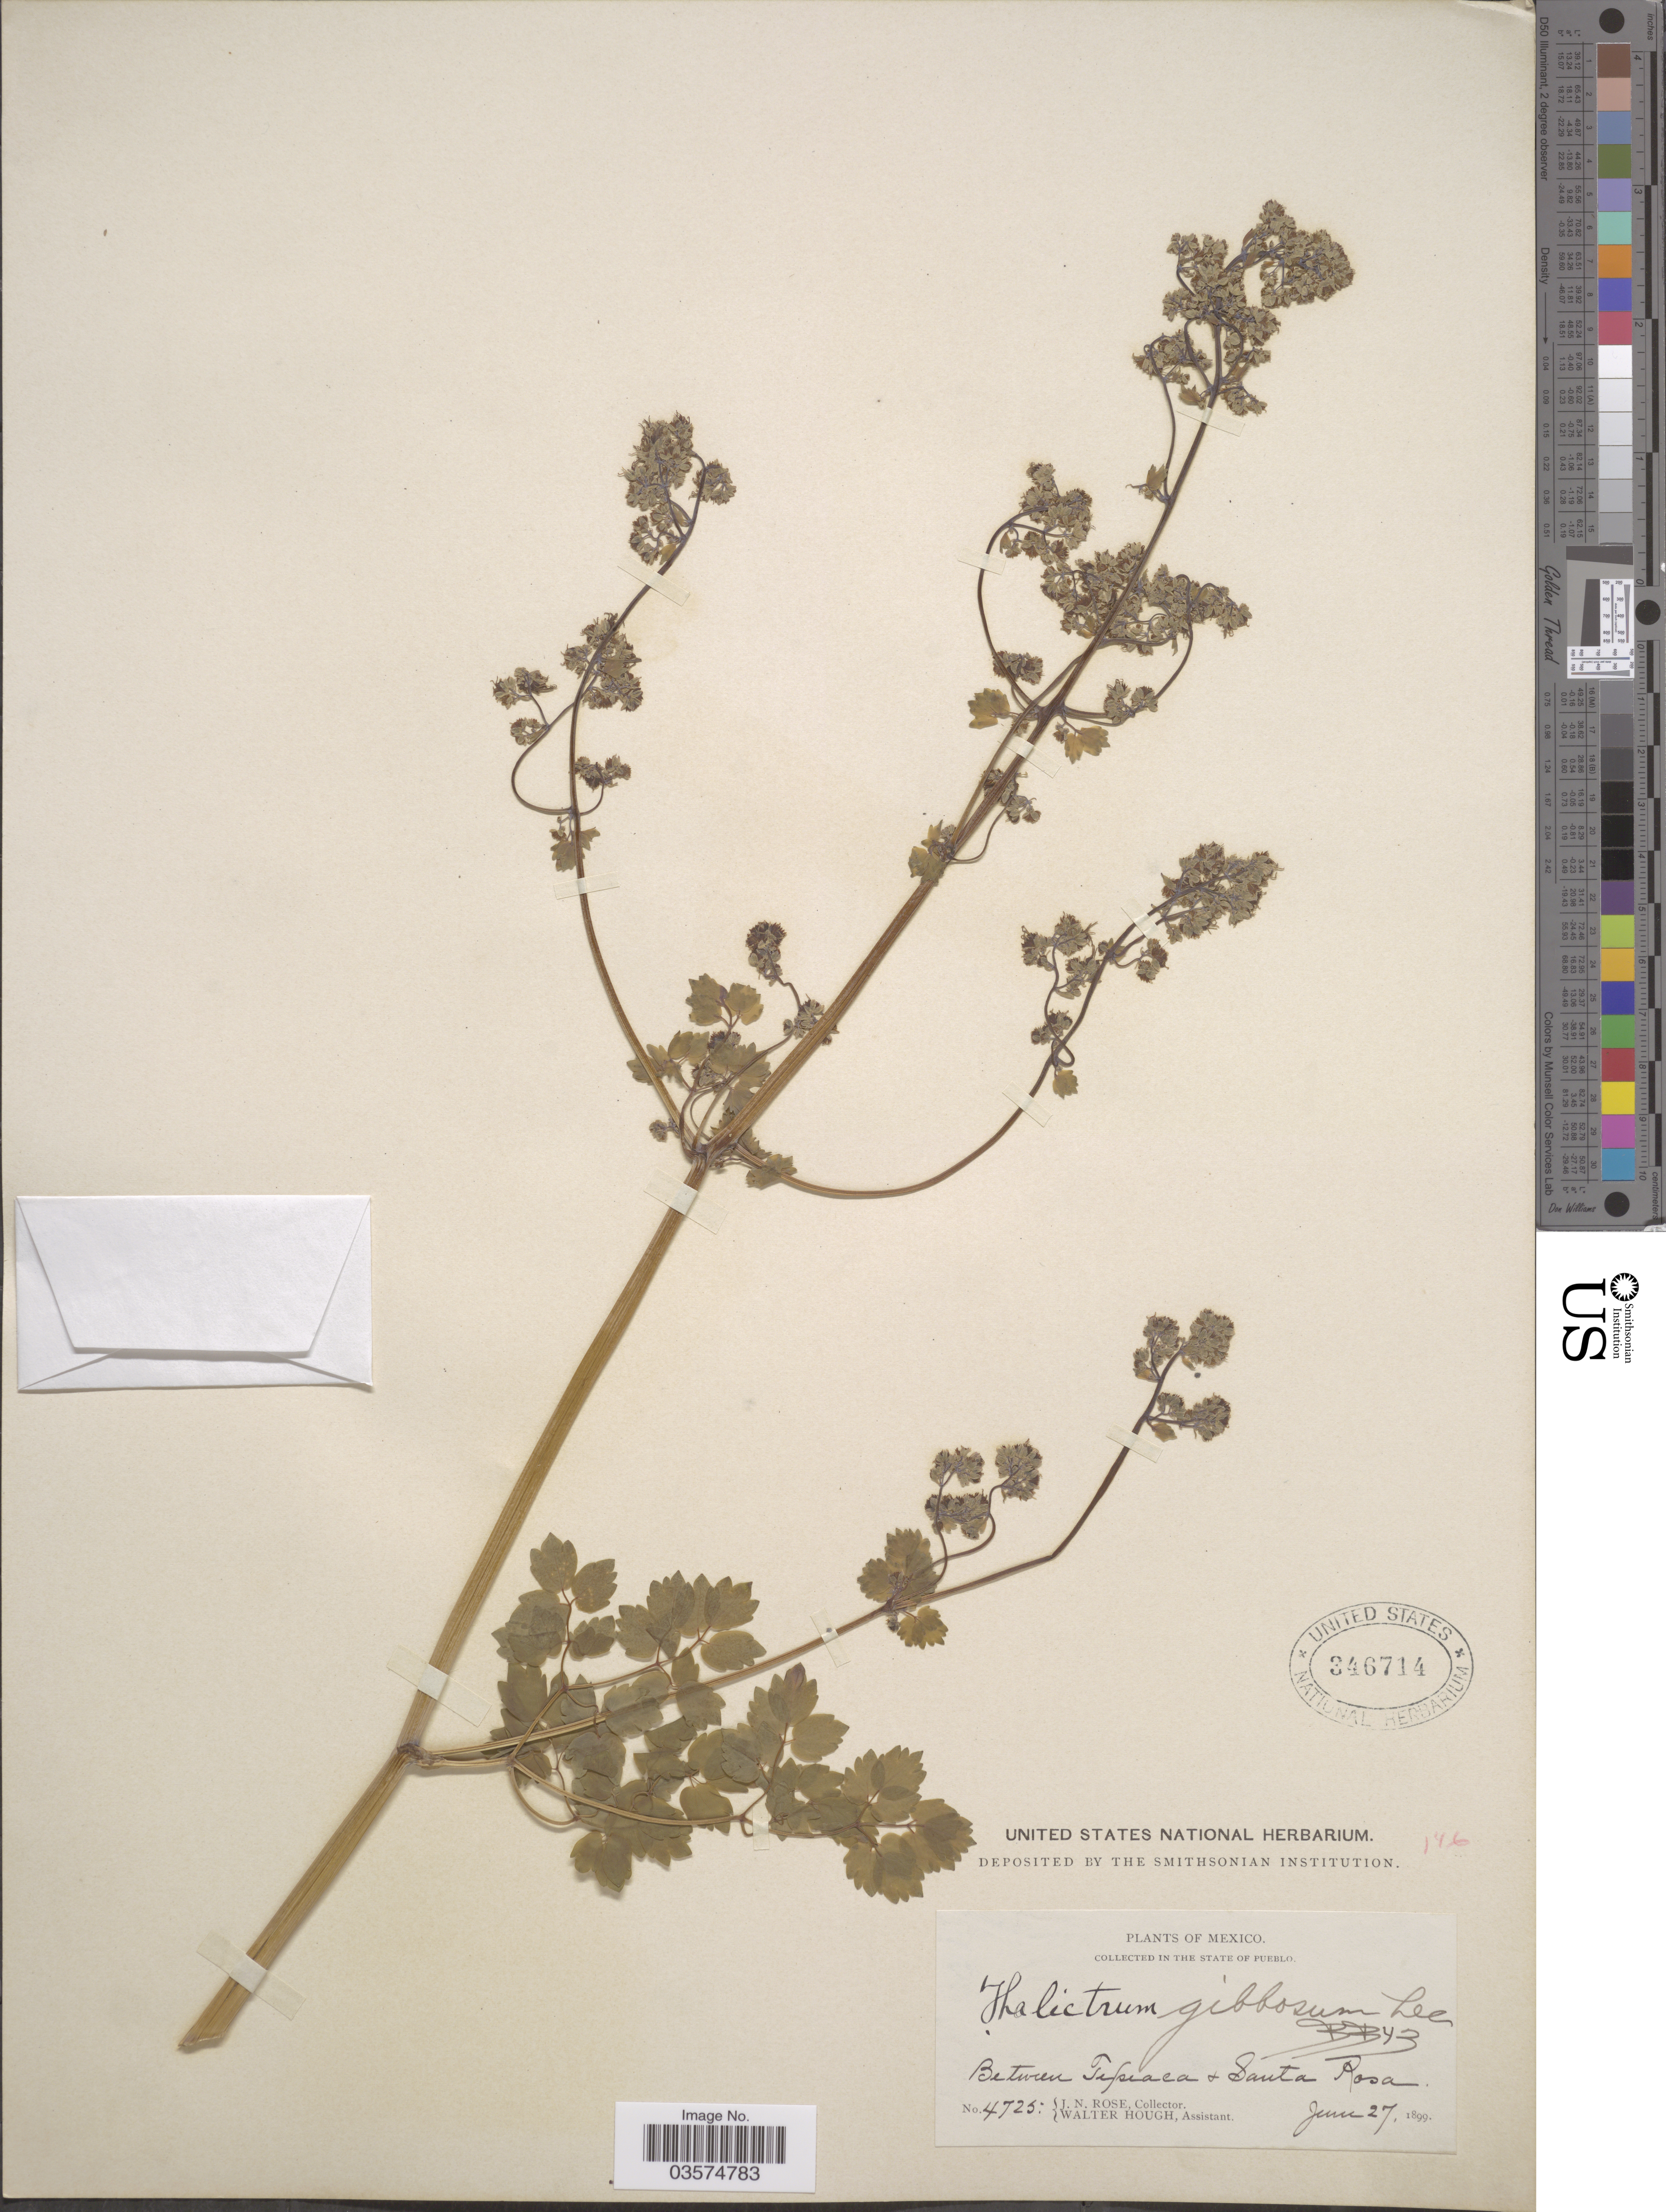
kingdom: Plantae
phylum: Tracheophyta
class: Magnoliopsida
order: Ranunculales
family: Ranunculaceae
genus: Thalictrum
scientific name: Thalictrum gibbosum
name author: Lec.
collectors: J. N. Rose & W. Hough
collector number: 4725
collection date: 1899-06-27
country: Mexico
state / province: Puebla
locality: The state of Pueblo. Between Tepeaca & Santa Rosa.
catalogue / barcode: US 346714